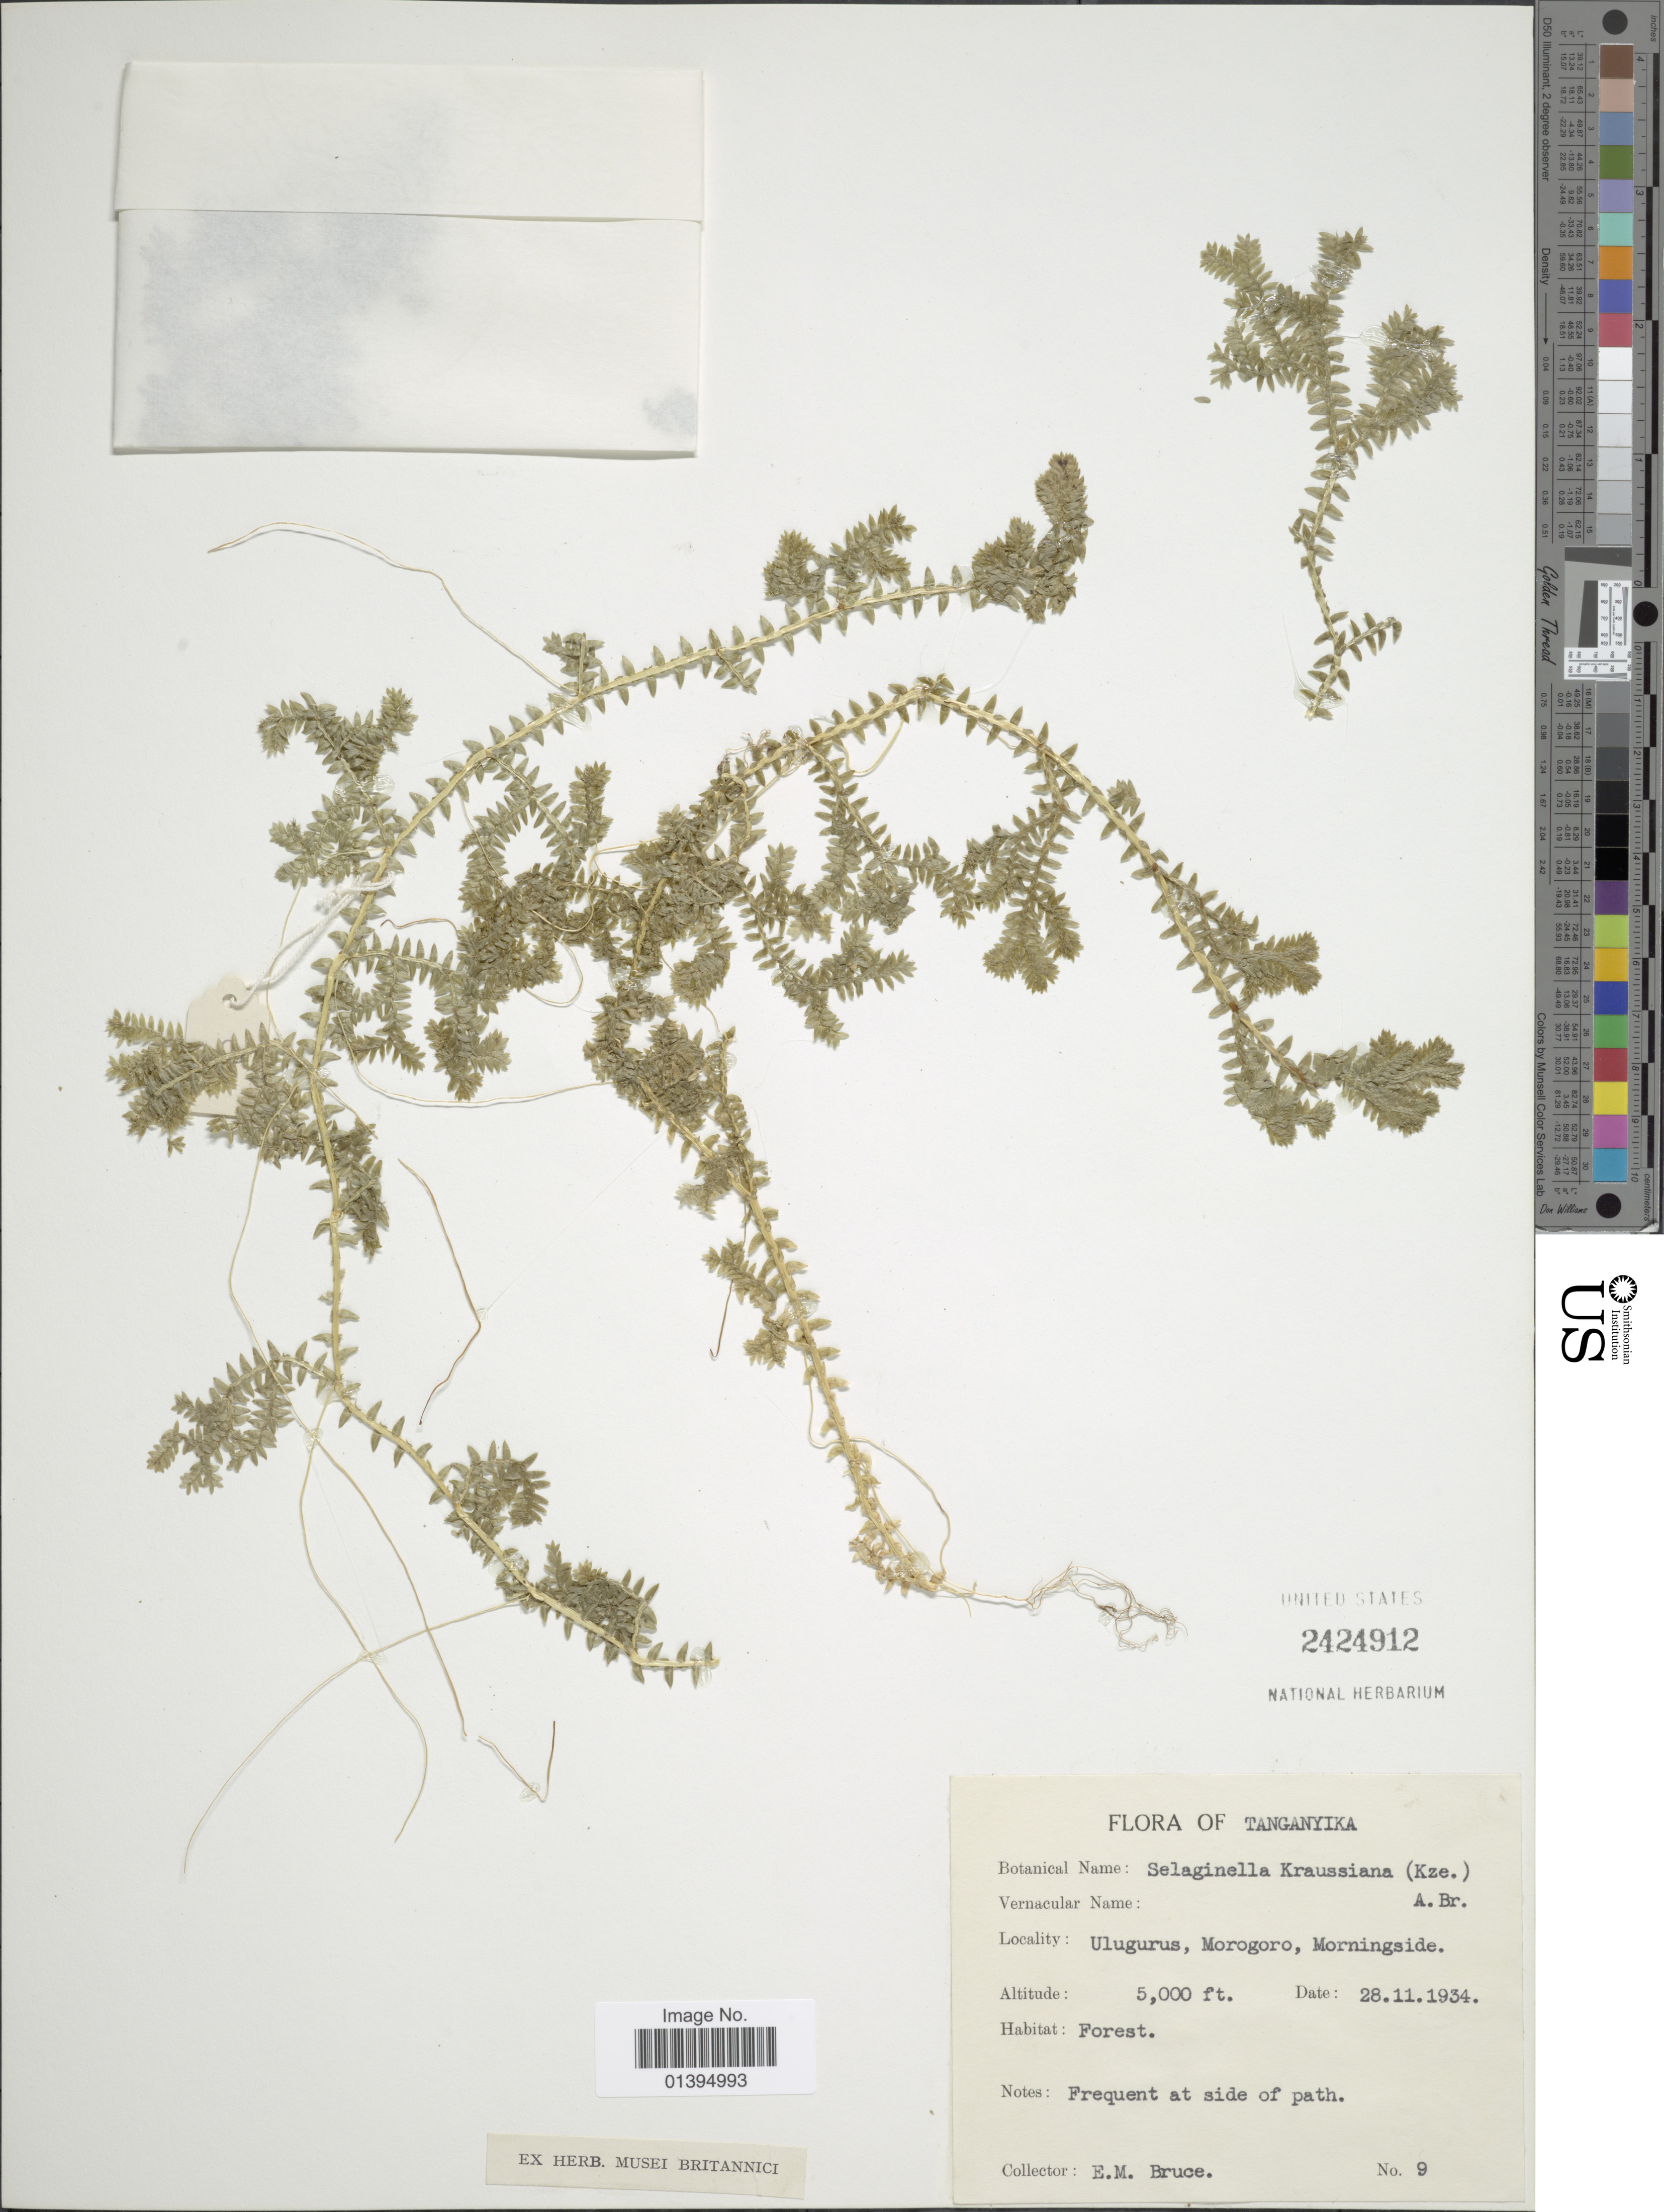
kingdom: Plantae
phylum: Tracheophyta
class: Lycopodiopsida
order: Selaginellales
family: Selaginellaceae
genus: Selaginella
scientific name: Selaginella kraussiana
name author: (Kunze) A. Braun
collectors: E. Bruce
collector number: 9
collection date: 1934-11-28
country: Tanzania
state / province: Morogoro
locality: Tanganyika, Ulugurus, Morningside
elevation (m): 1524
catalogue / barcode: US 2424912